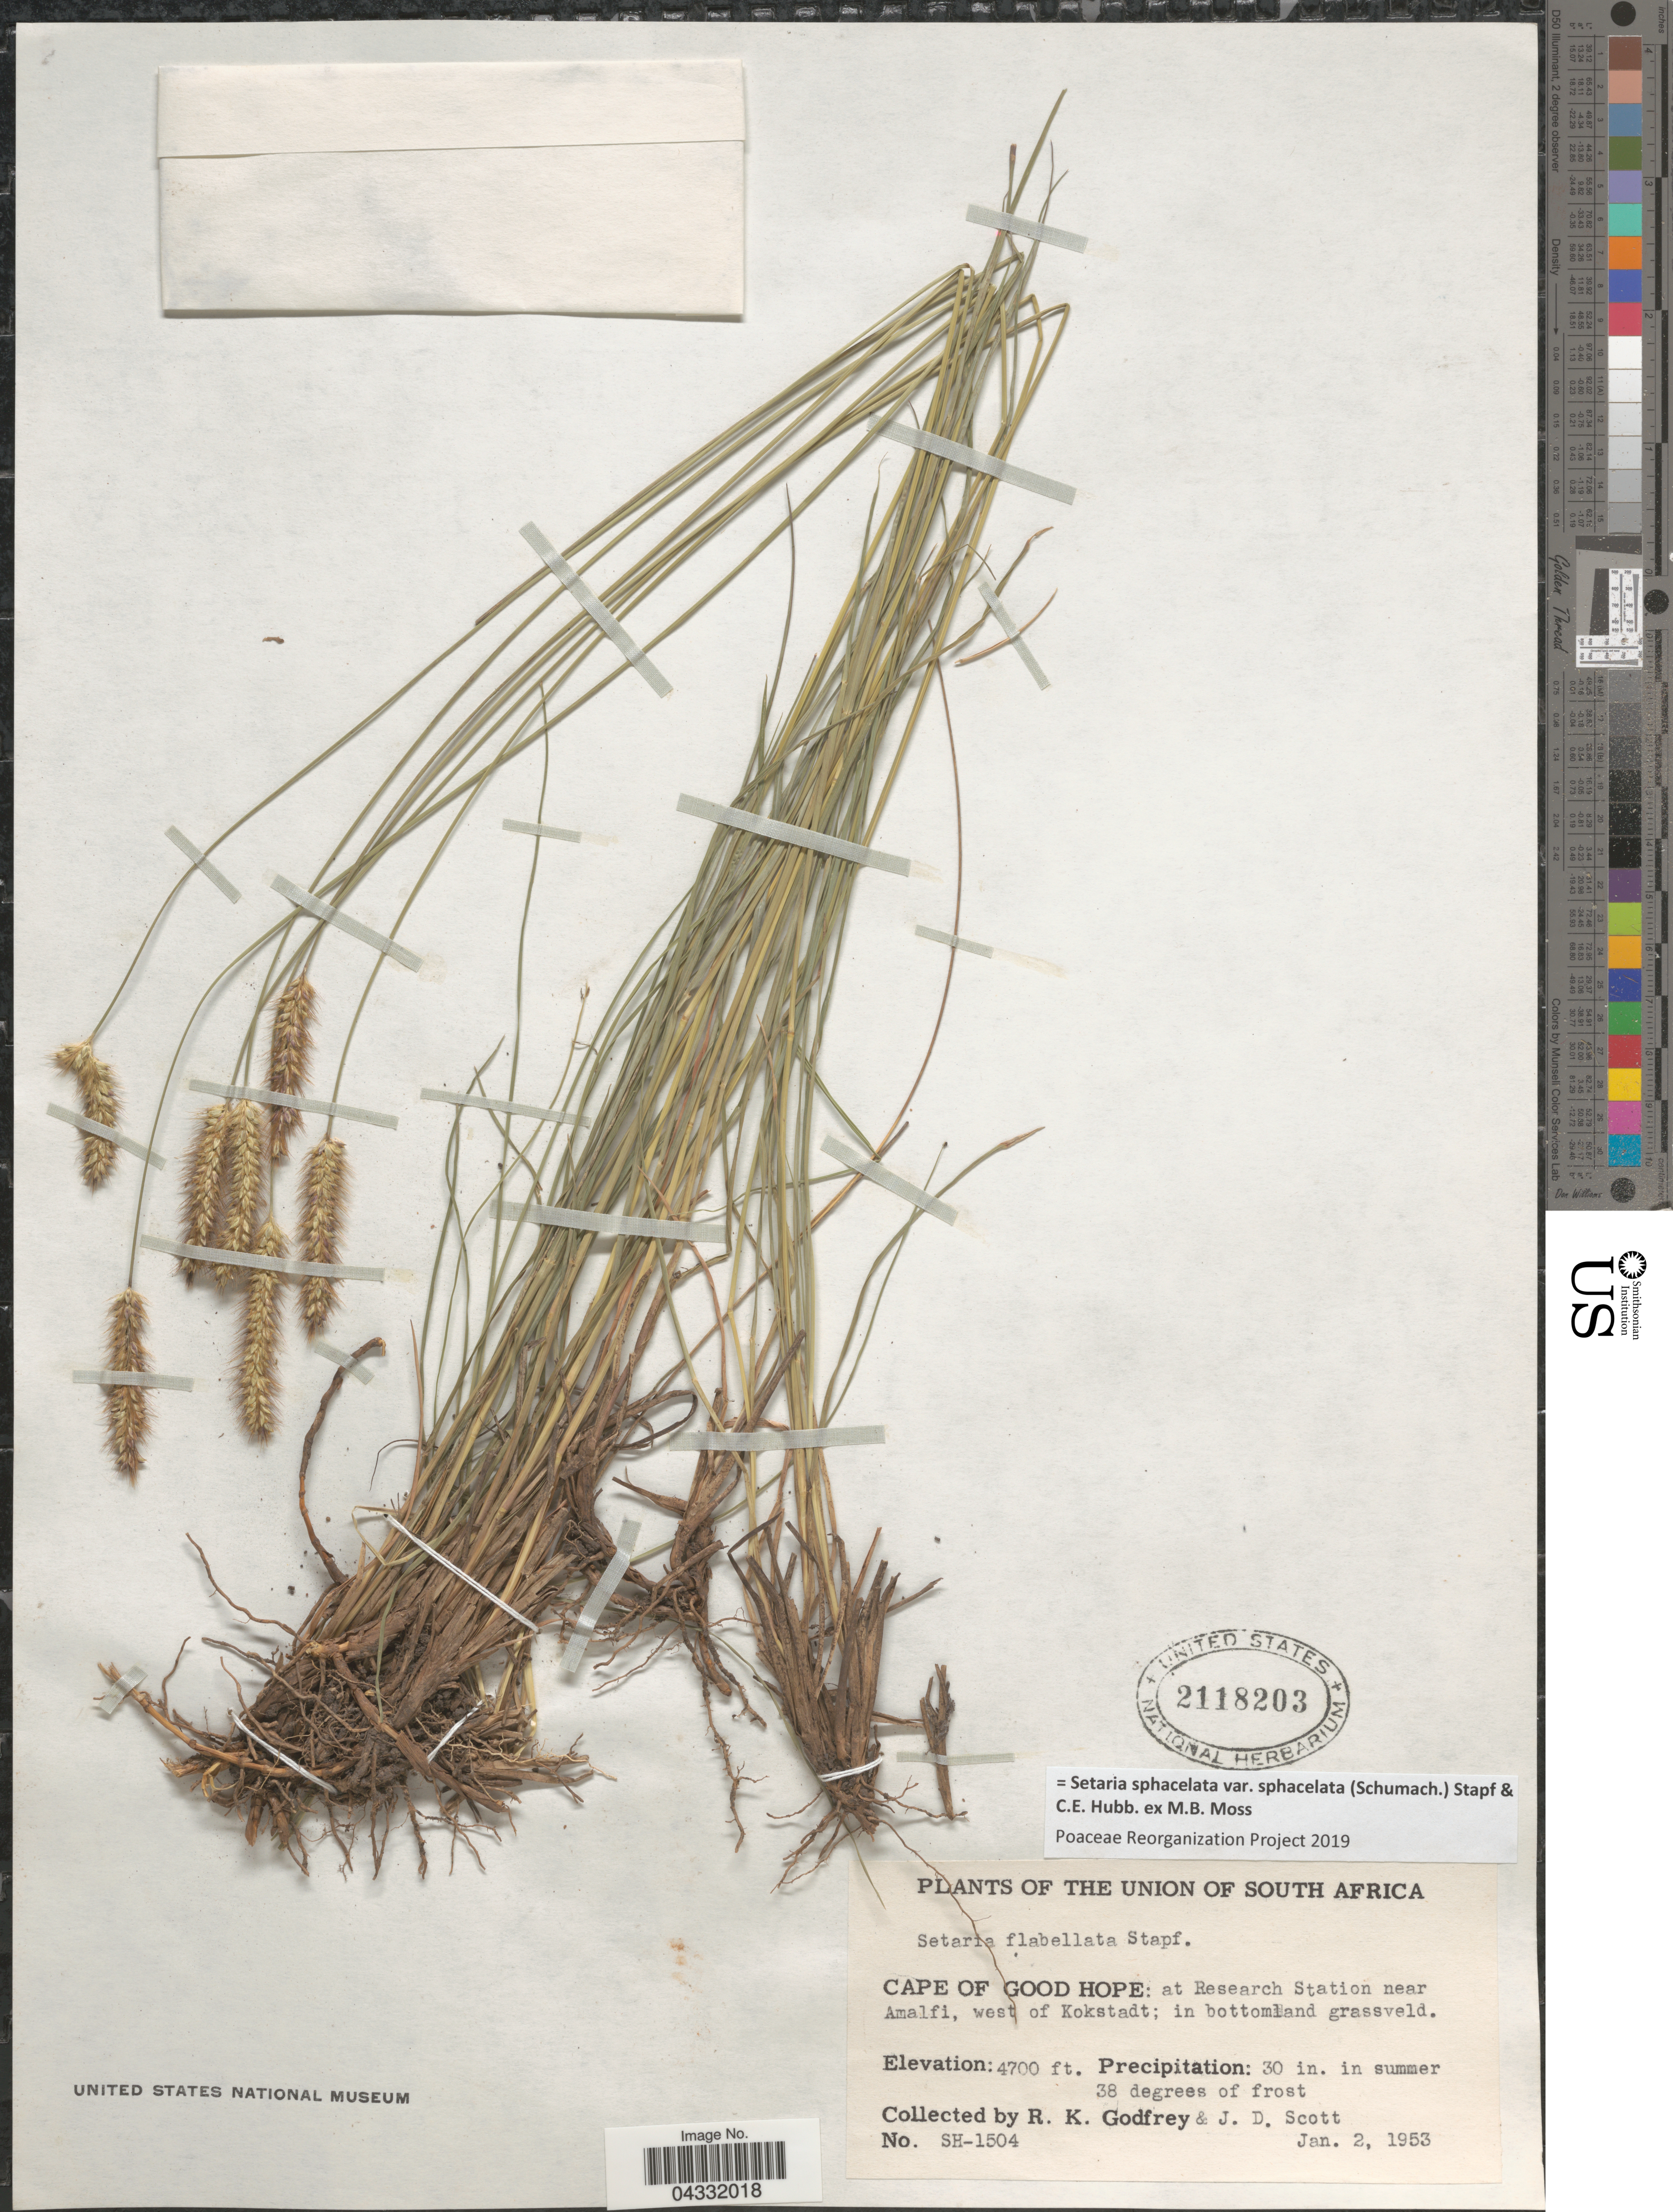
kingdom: Plantae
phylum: Tracheophyta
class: Liliopsida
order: Poales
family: Poaceae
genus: Setaria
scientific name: Setaria sphacelata var. sphacelata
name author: (Schumach.) Stapf & C. E. Hubb. ex M.B. Moss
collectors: R. K. Godfrey & J. D. Scott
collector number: SH-1504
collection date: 1953-01-02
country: South Africa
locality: Union of South Africa. Cape of Good Hope: at Research Station near Amalfi, west of Kokstadt.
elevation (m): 1433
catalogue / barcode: US 2118203